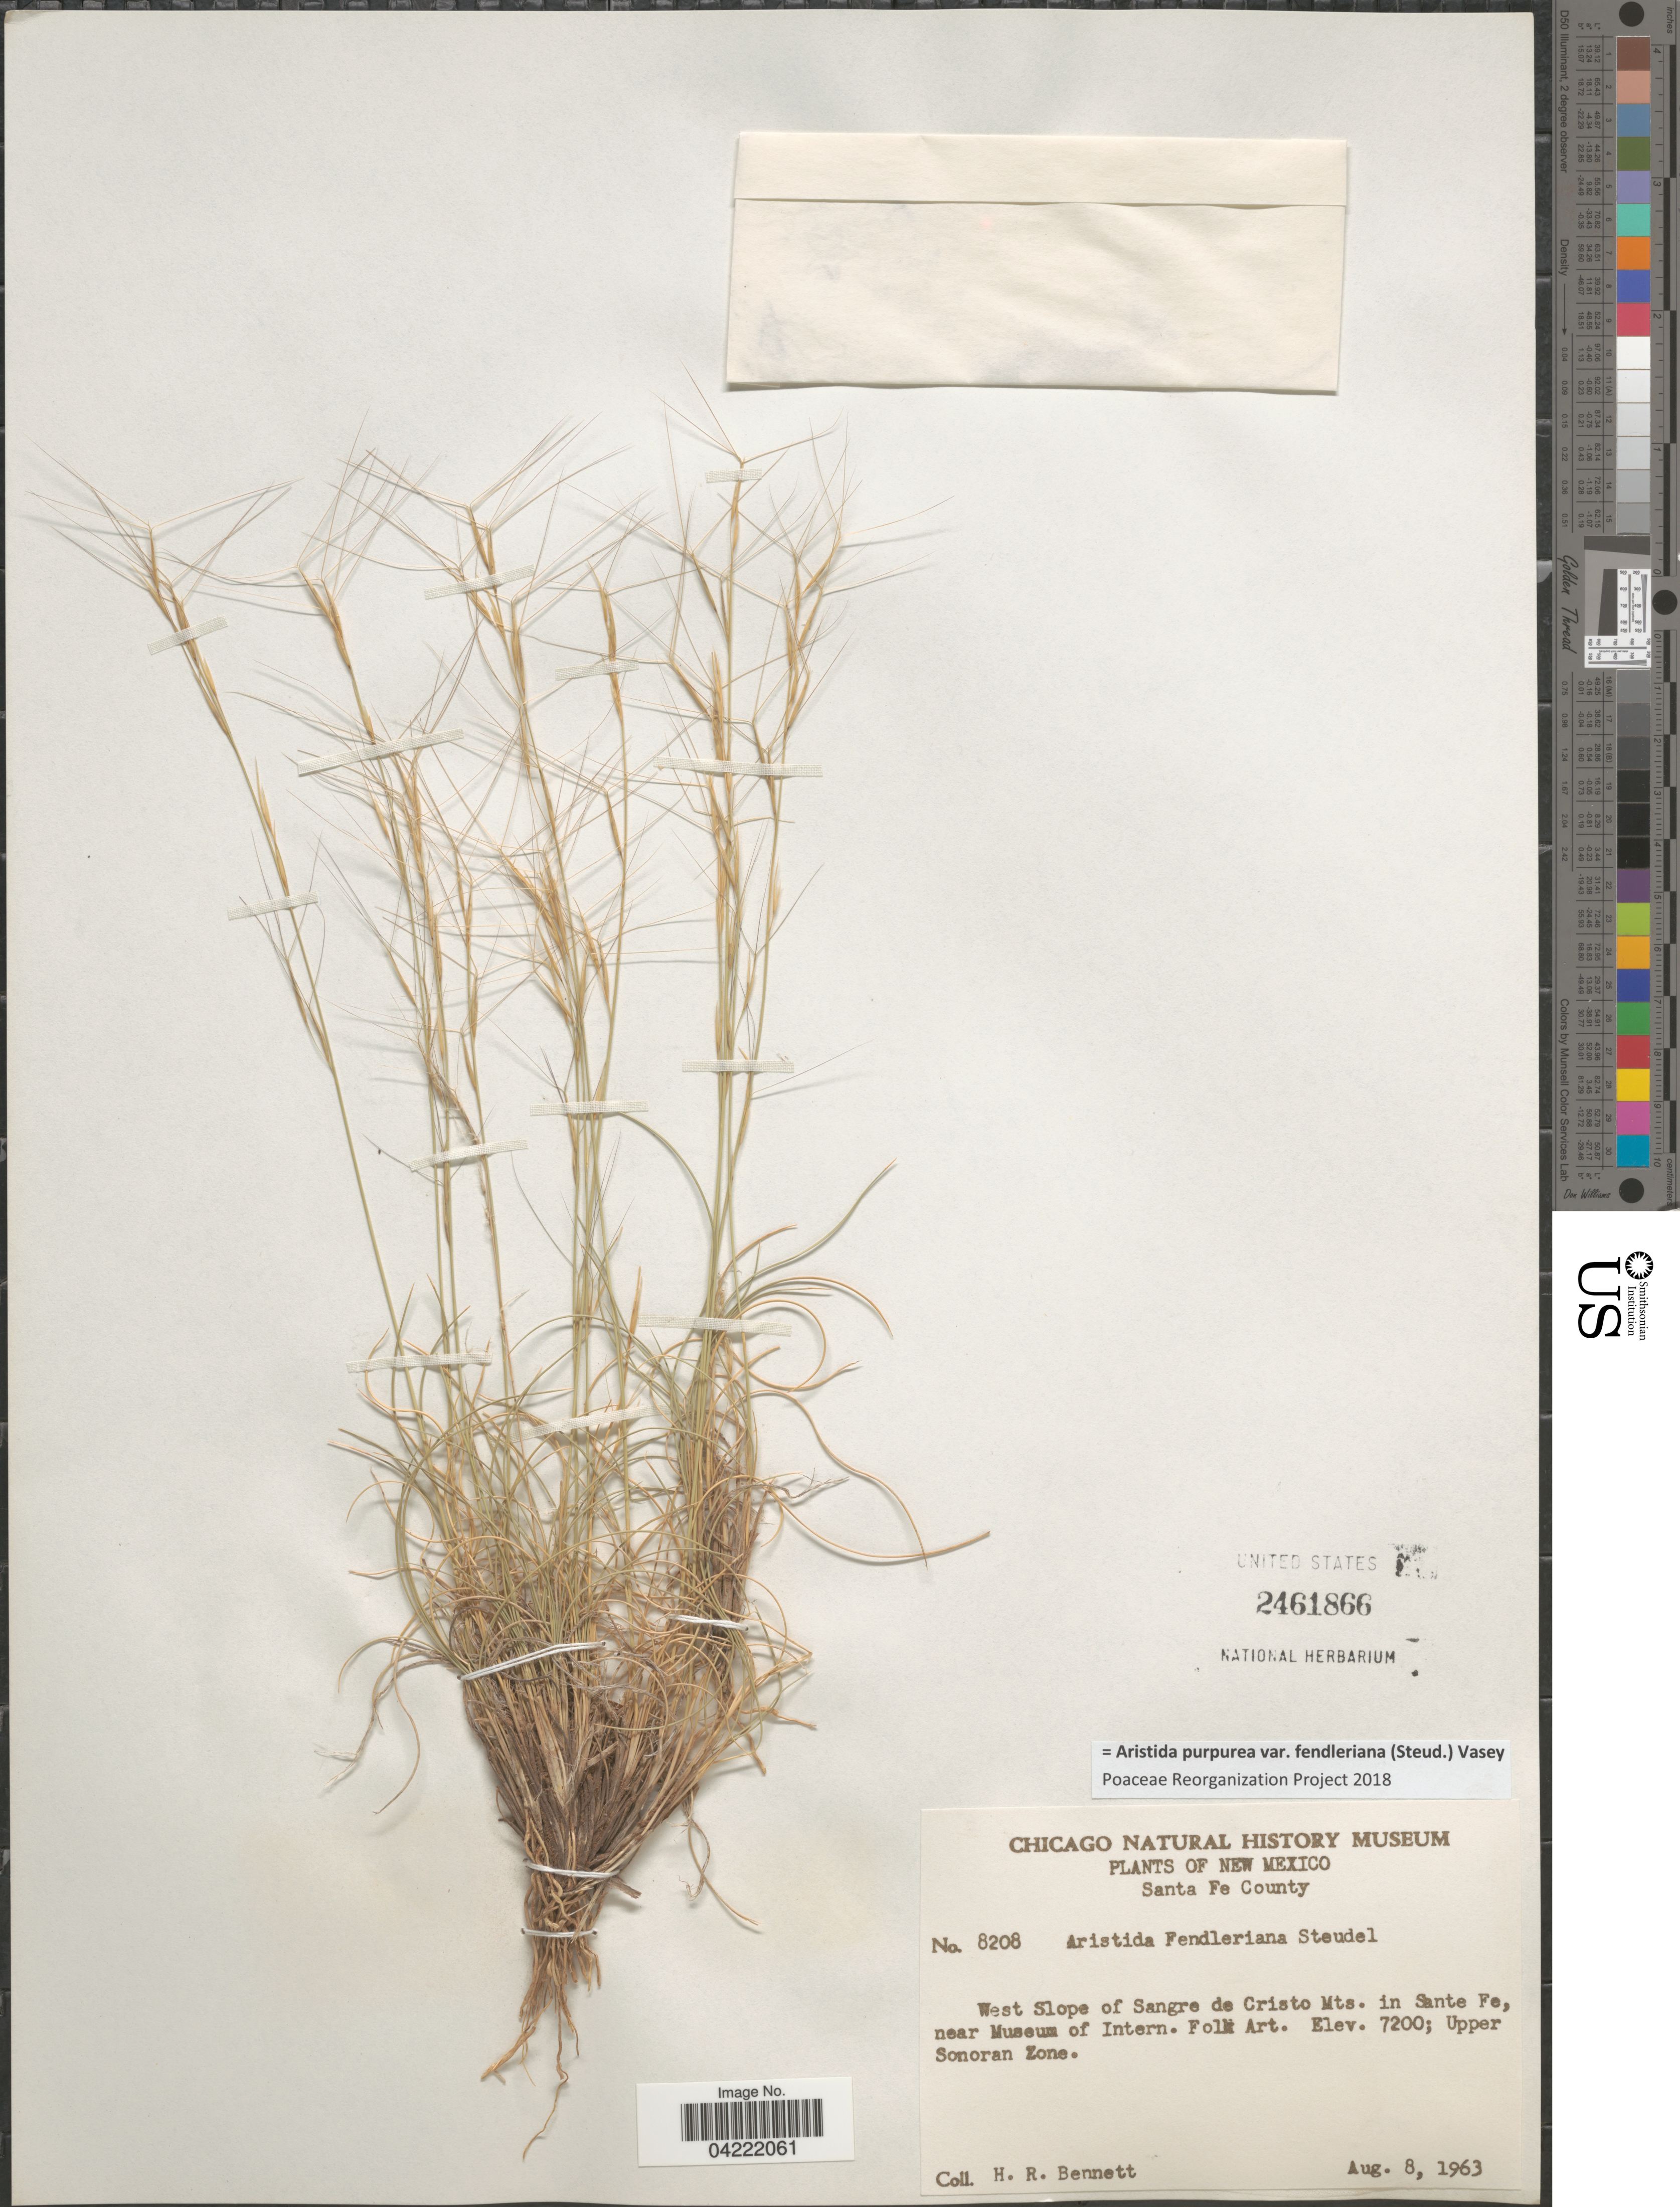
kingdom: Plantae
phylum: Tracheophyta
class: Liliopsida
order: Poales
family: Poaceae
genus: Aristida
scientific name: Aristida purpurea var. fendleriana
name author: (Steud.) Vasey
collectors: H. R. Bennett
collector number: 8208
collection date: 1963-08-08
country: United States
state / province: New Mexico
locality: Santa Fe County. West slope of Sangre de Cristo Mts. in Sante Fe, near Museum of Intern, Folk Art. Upper Sonoran Zone.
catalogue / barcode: US 2461866